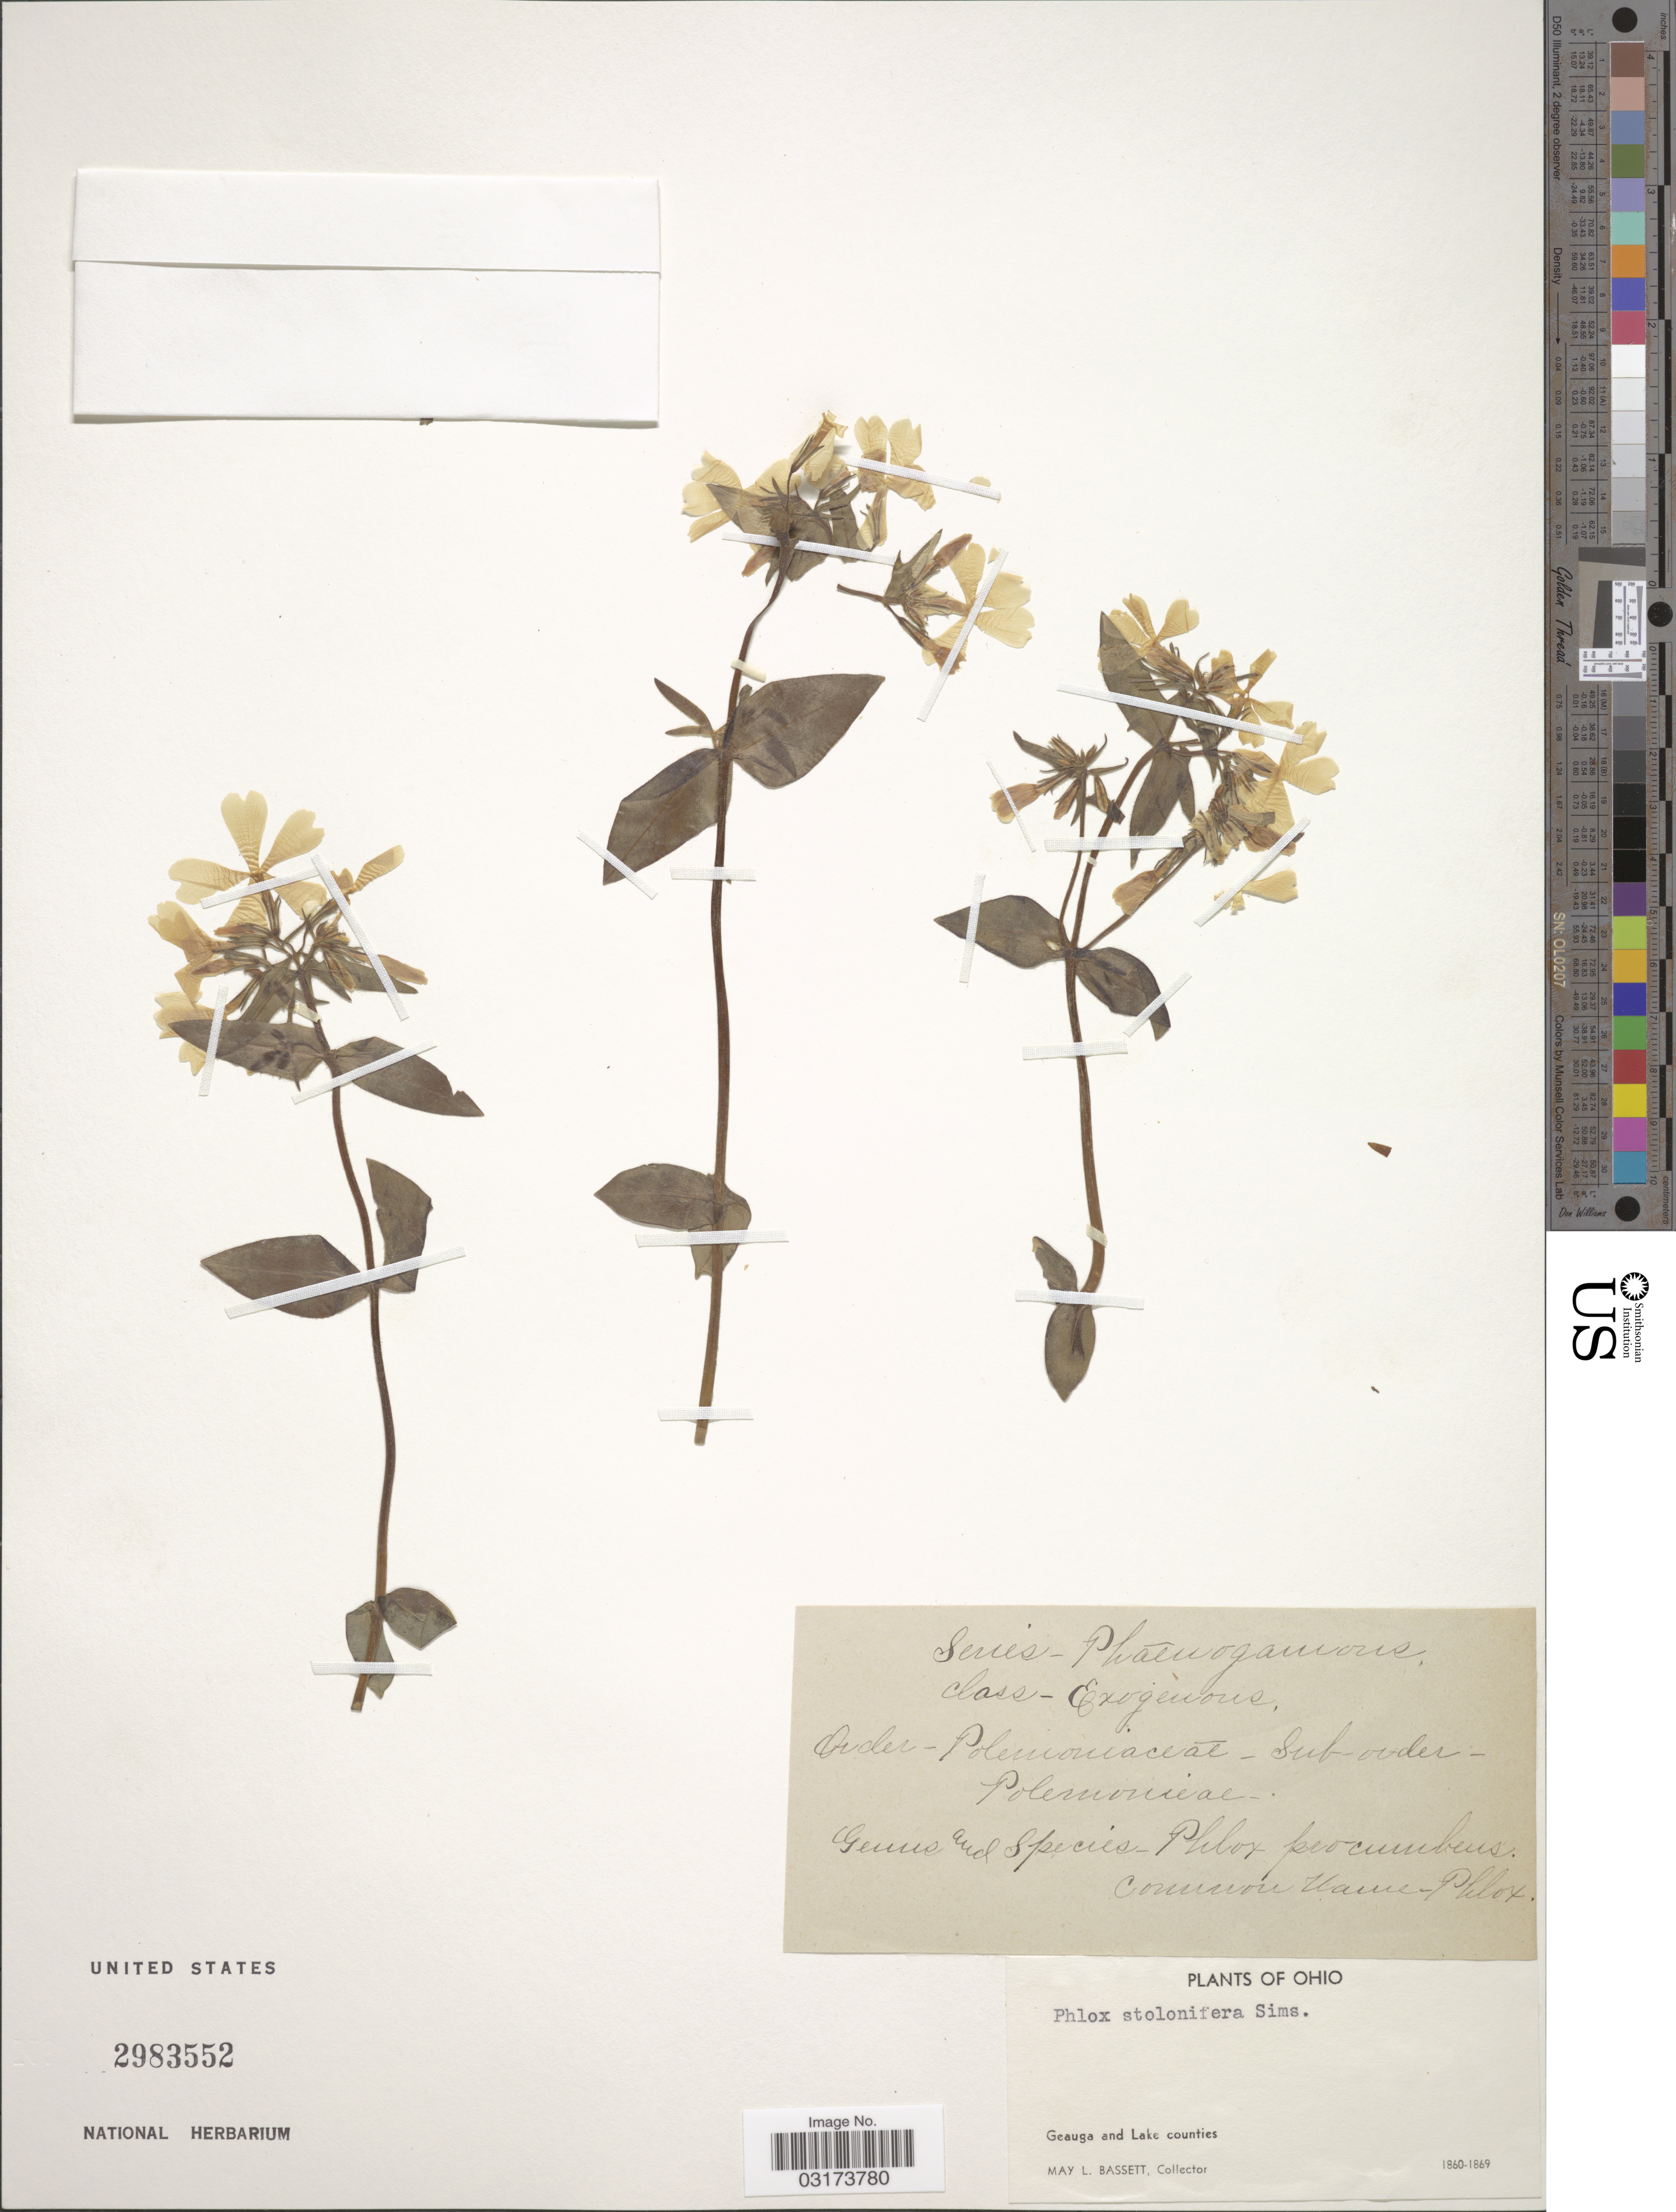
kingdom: Plantae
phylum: Tracheophyta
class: Magnoliopsida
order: Ericales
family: Polemoniaceae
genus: Phlox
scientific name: Phlox stolonifera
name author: Sims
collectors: M. L. Bassett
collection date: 1860/1869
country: United States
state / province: Ohio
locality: Geauga and Lake counties.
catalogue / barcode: US 2983552